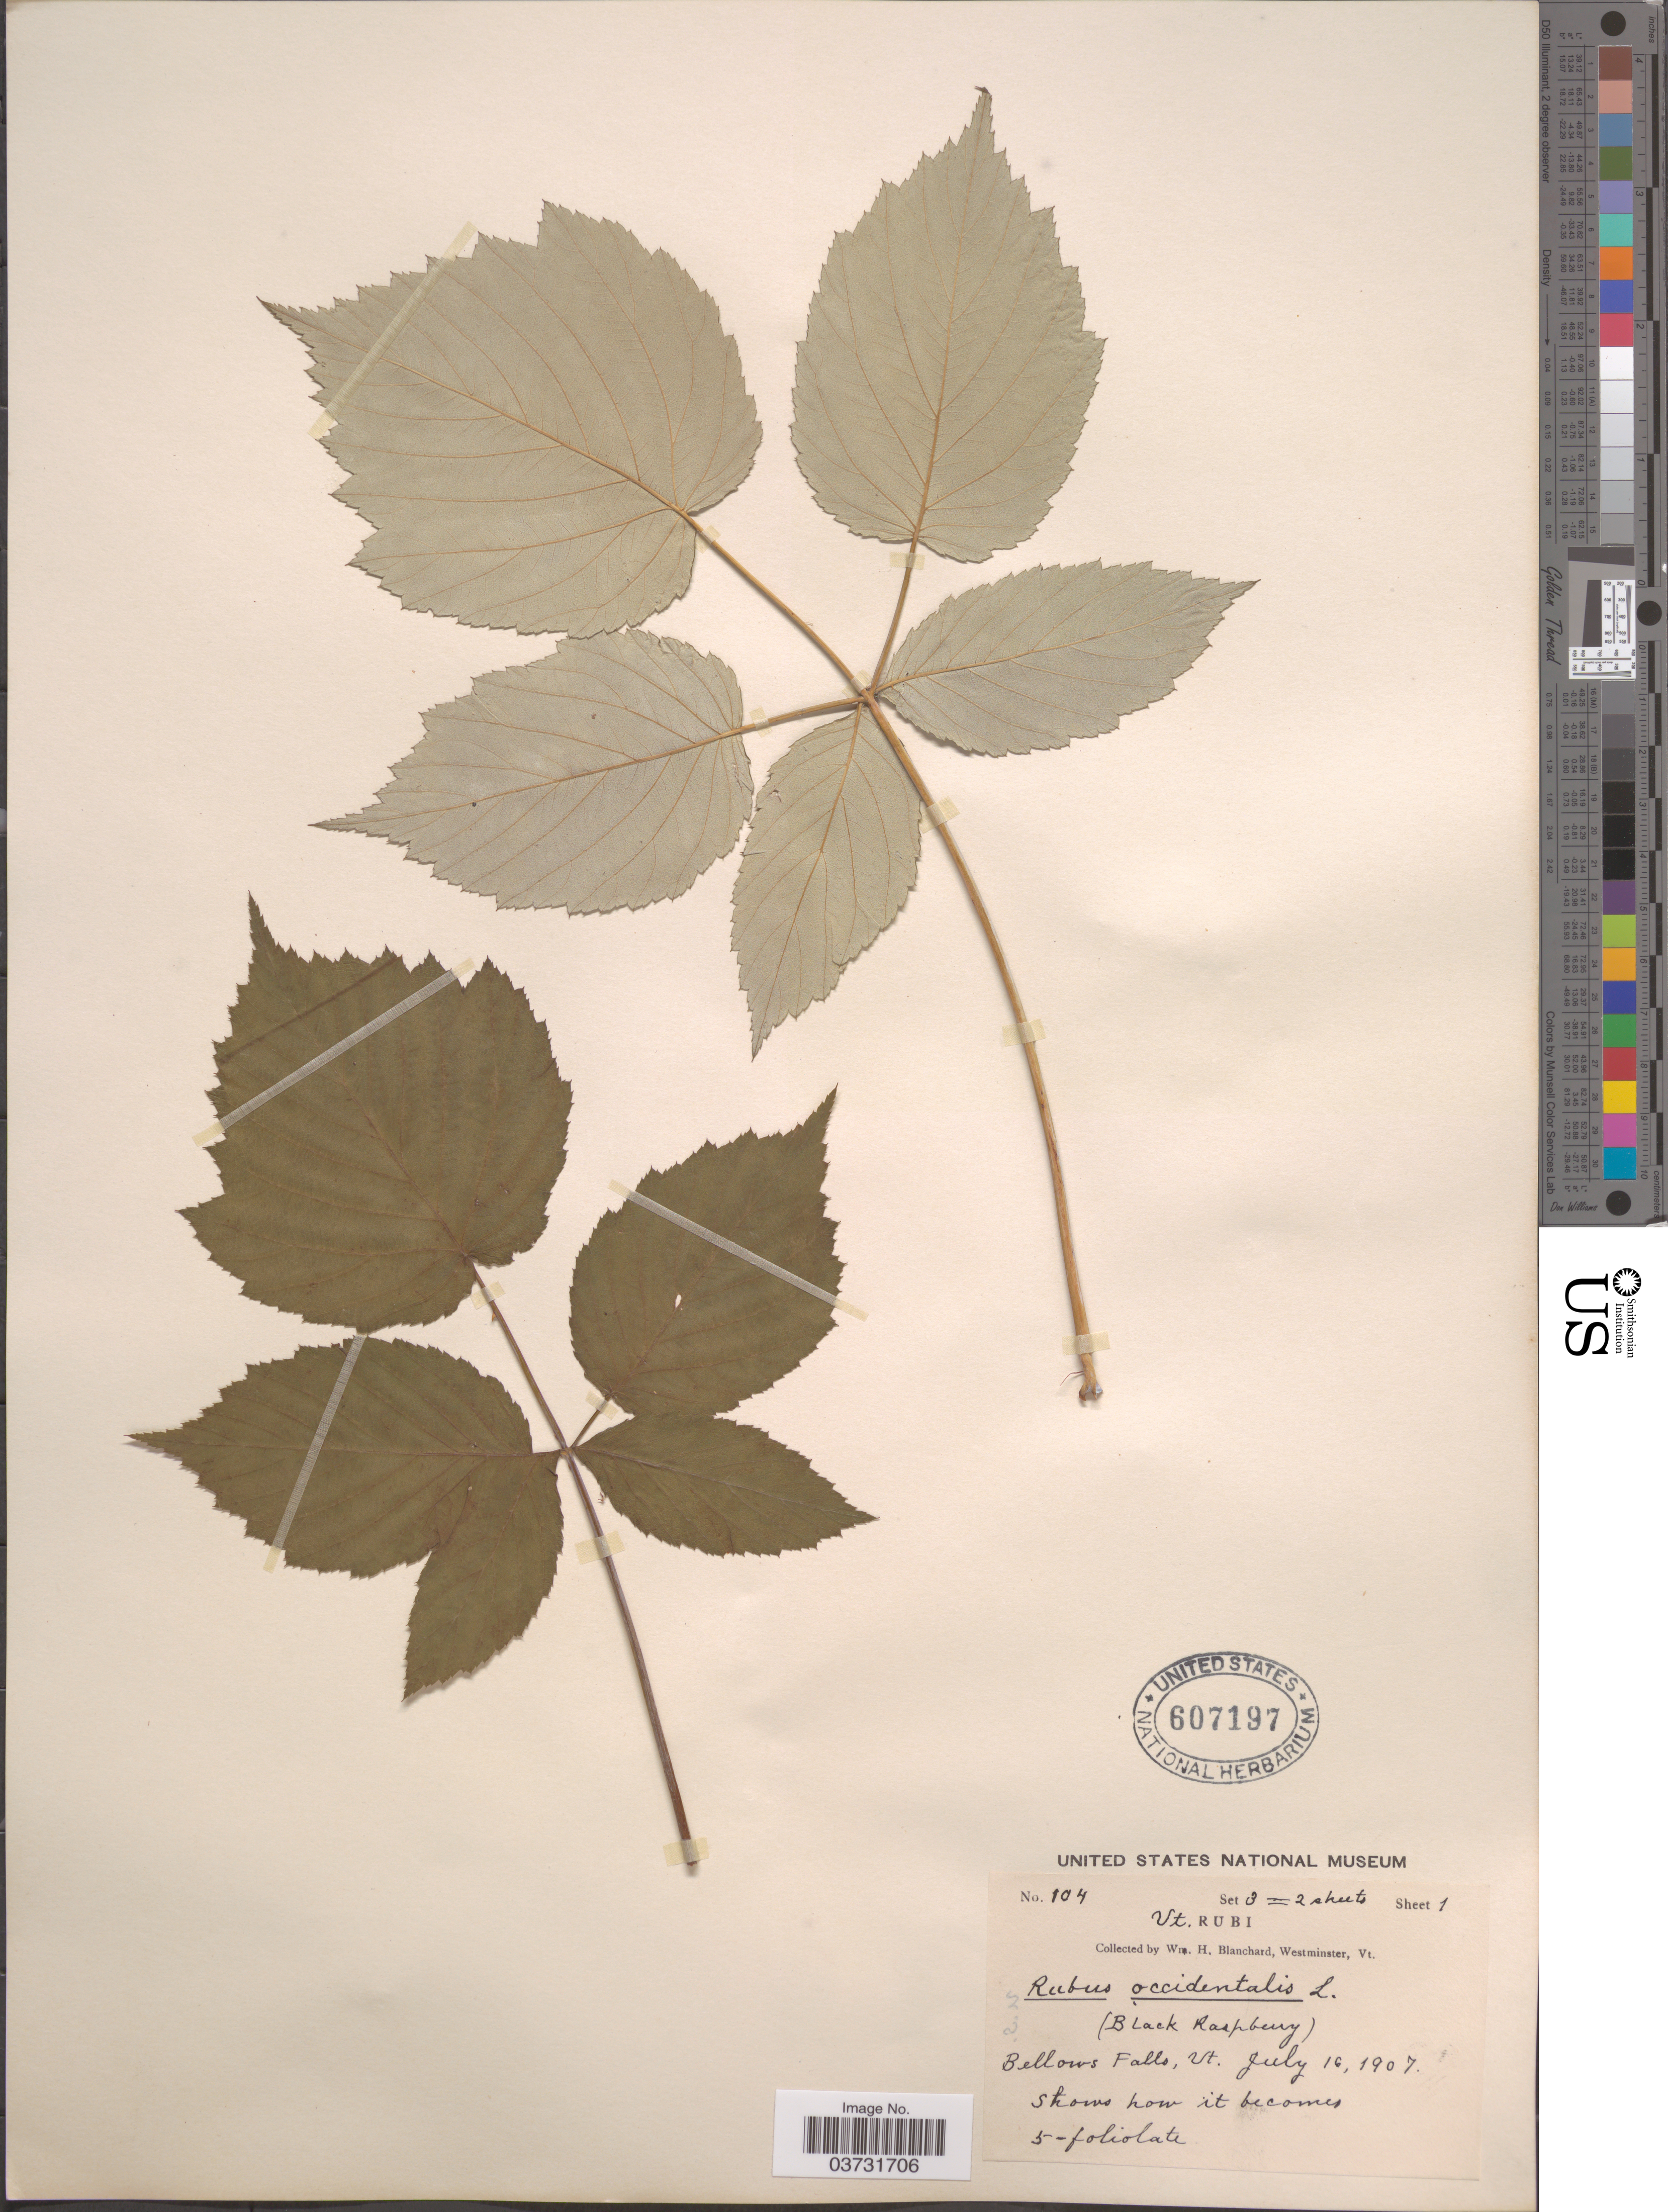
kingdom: Plantae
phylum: Tracheophyta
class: Magnoliopsida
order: Rosales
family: Rosaceae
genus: Rubus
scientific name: Rubus occidentalis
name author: L.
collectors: W. H. Blanchard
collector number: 104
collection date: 1907-07-16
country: United States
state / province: Vermont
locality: Bellows Falls.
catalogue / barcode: US 607197